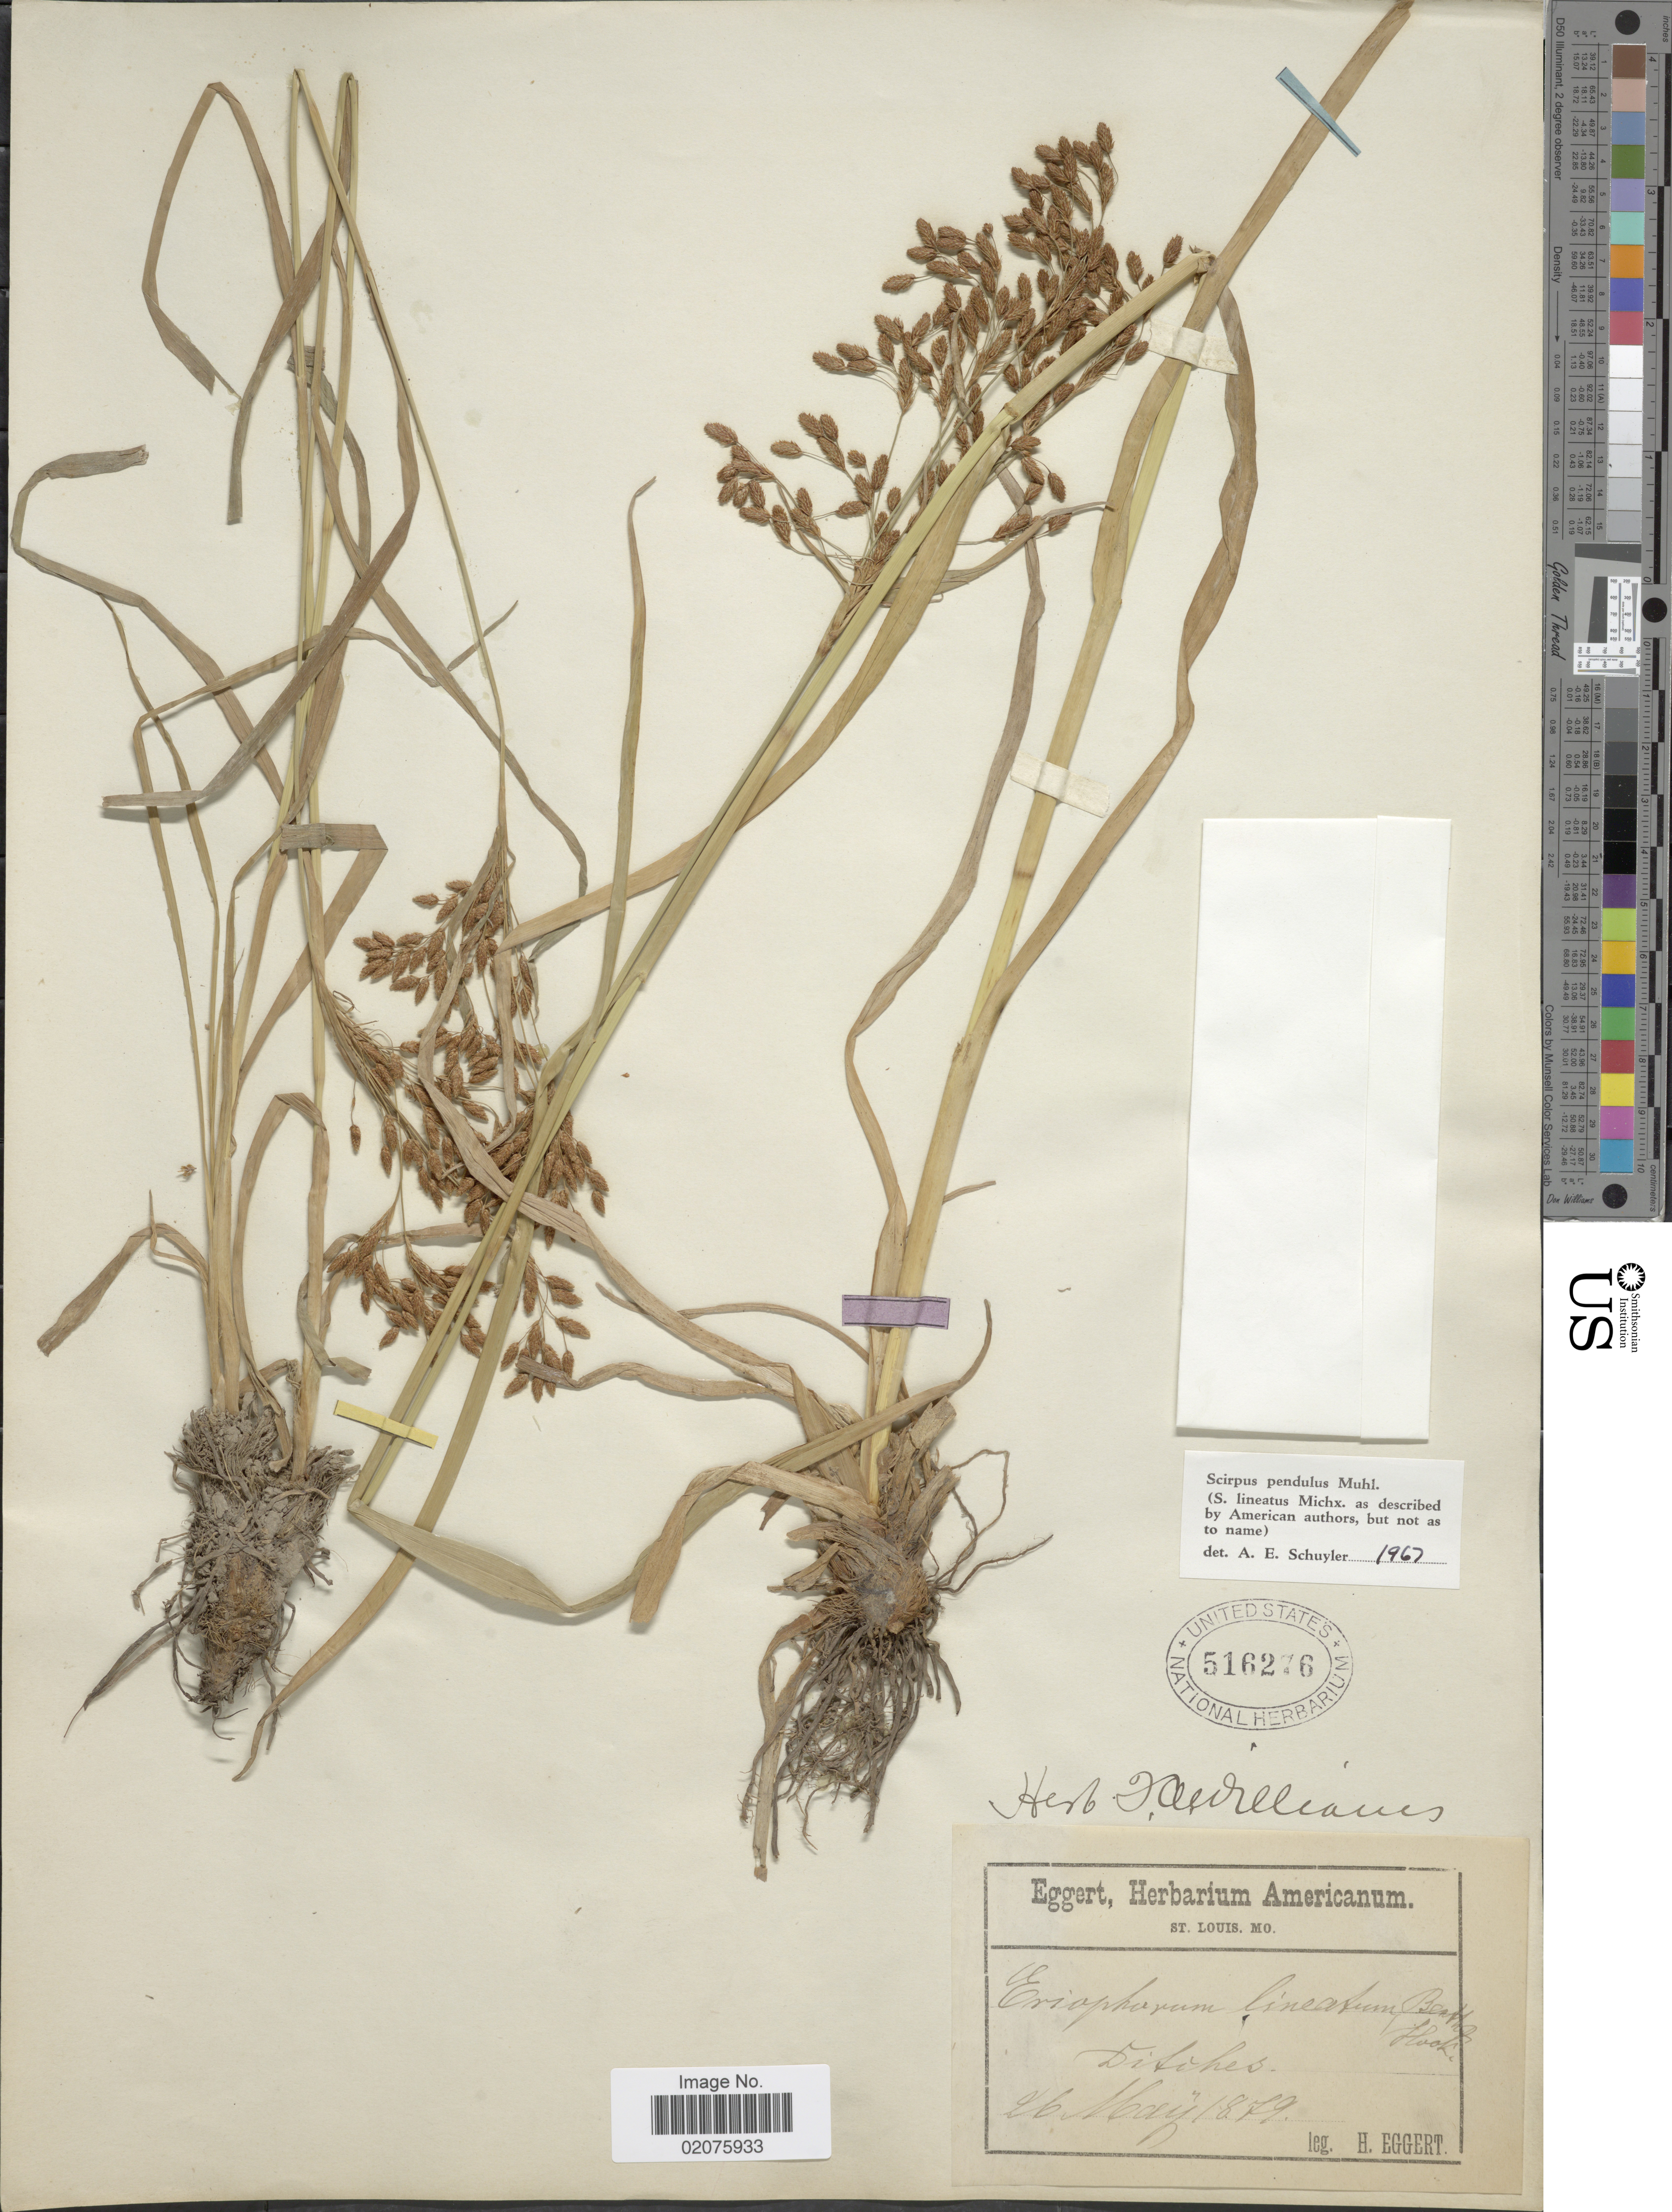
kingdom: Plantae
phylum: Tracheophyta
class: Liliopsida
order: Poales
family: Cyperaceae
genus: Scirpus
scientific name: Scirpus pendulus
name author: Muhl.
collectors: H. Eggert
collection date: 1879-05-26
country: United States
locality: Ditches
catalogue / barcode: US 516276